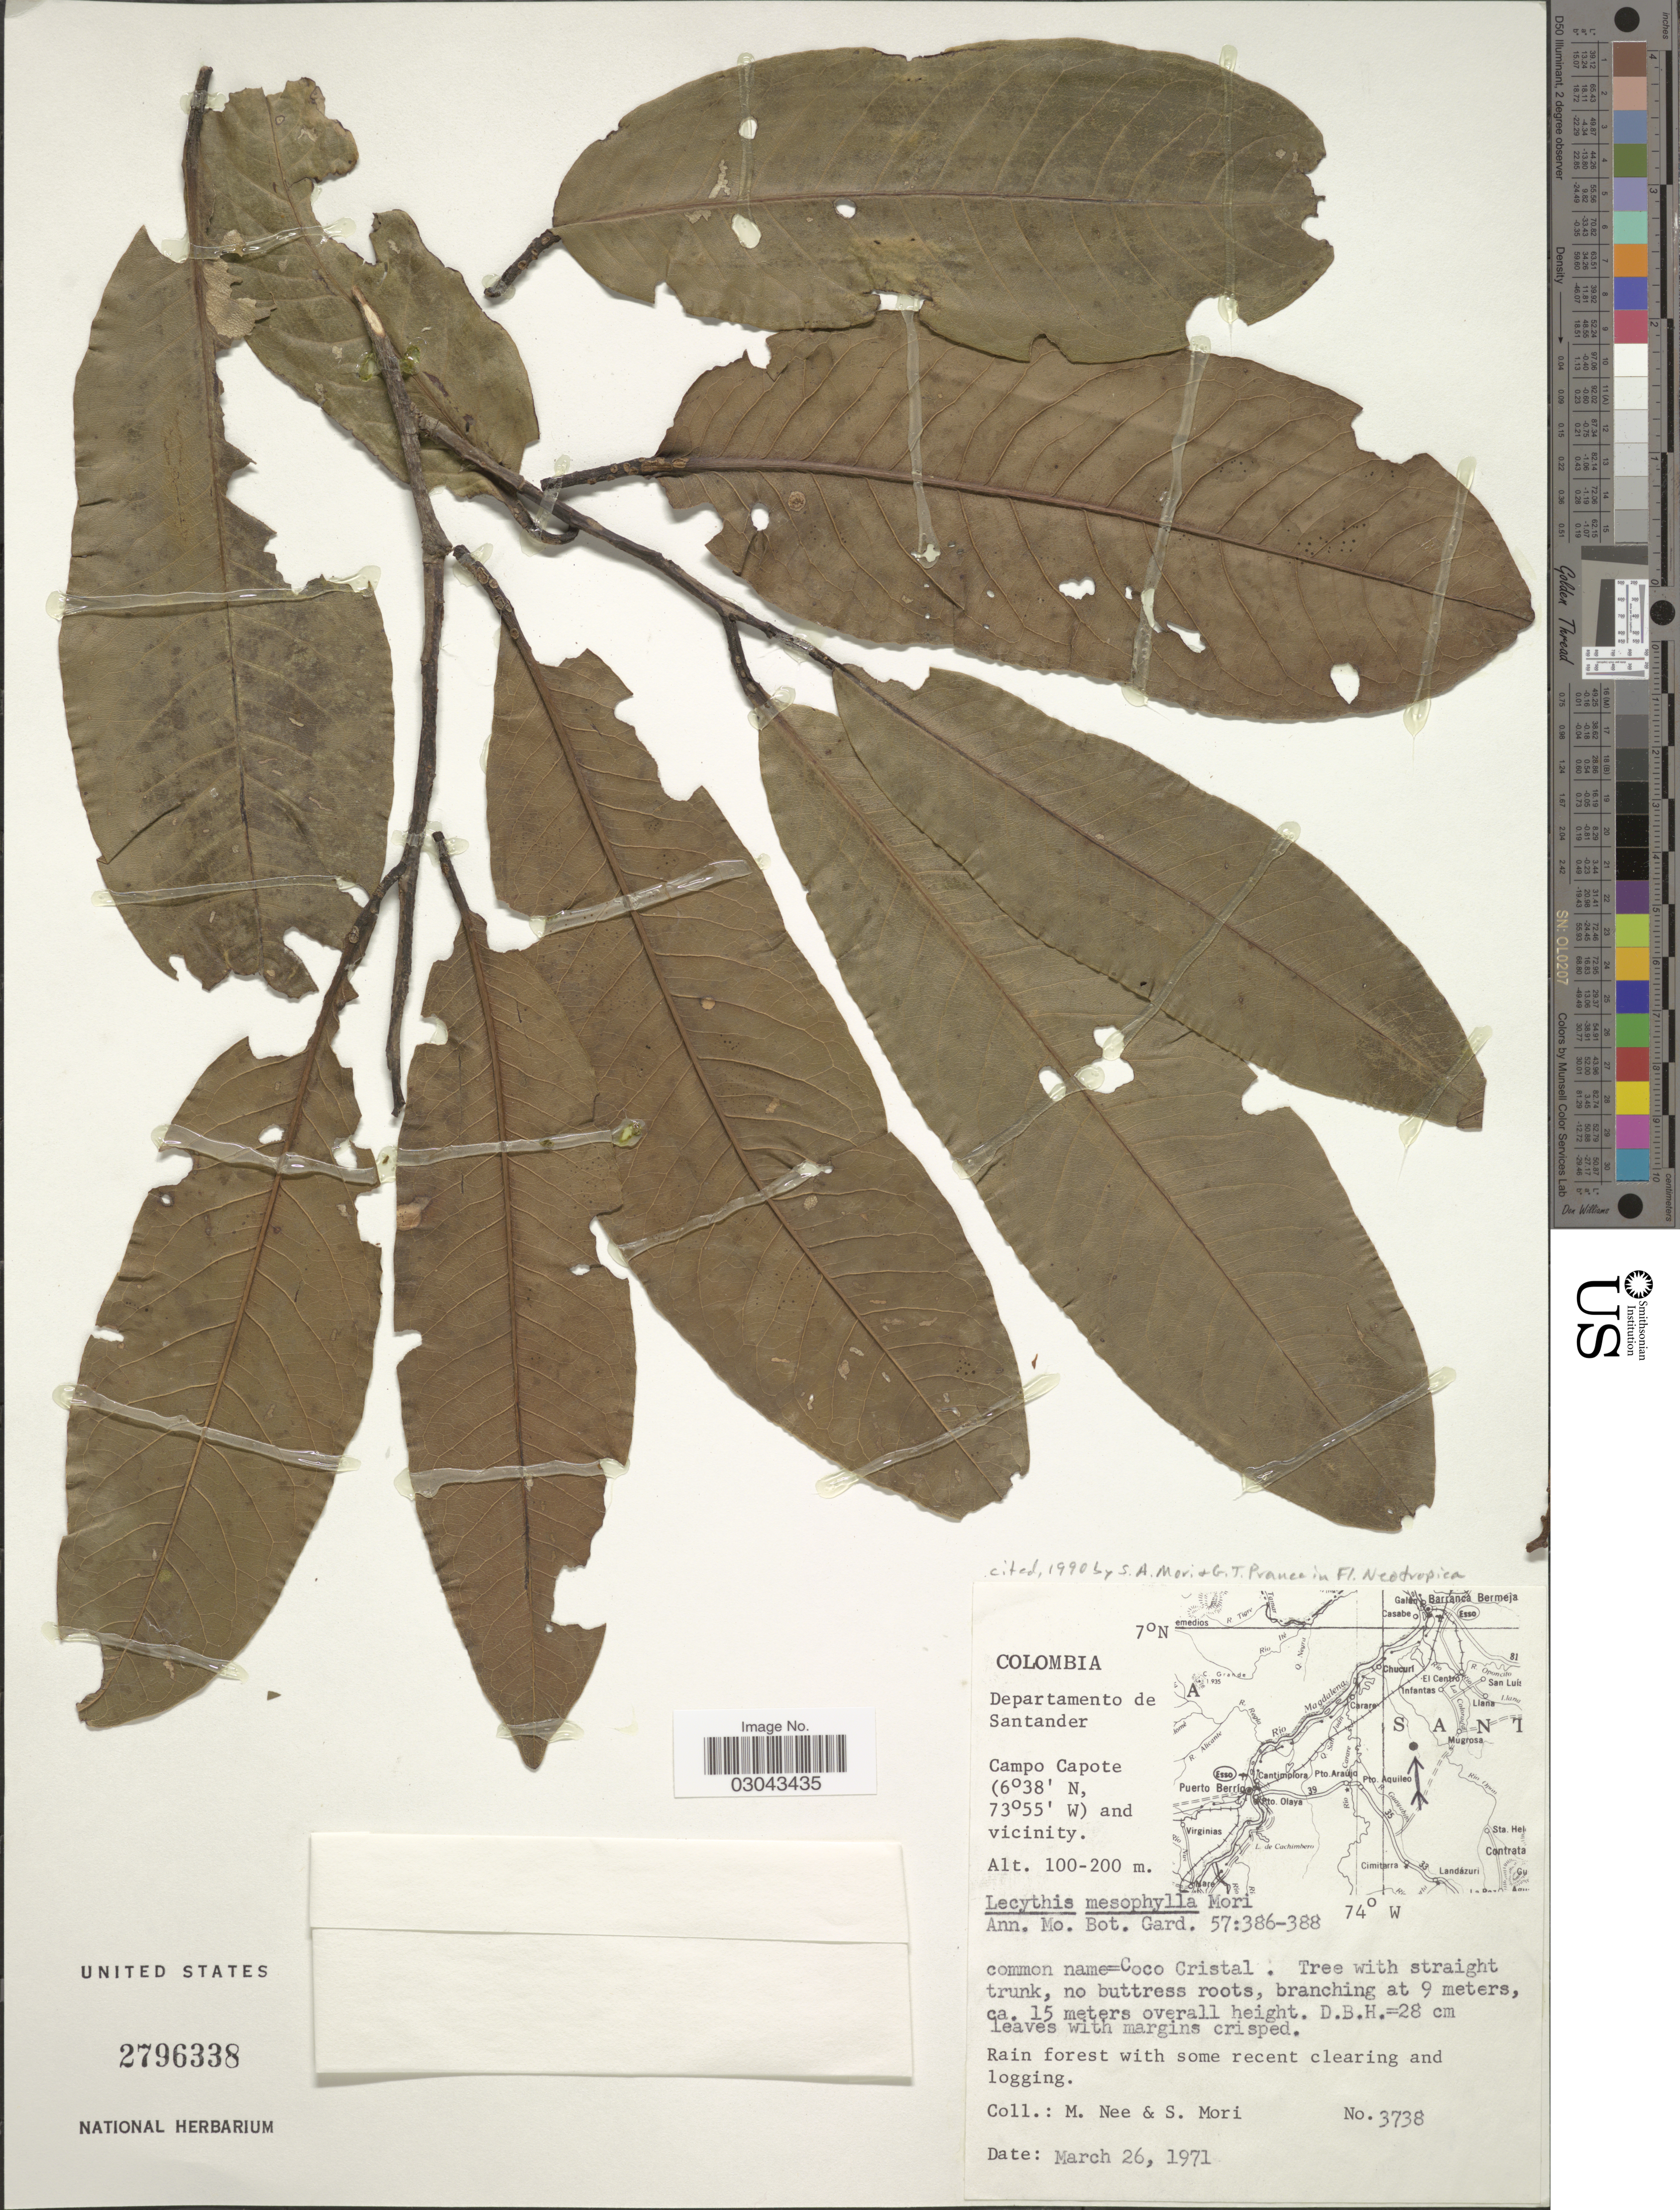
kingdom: Plantae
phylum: Tracheophyta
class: Magnoliopsida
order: Ericales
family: Lecythidaceae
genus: Lecythis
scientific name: Lecythis mesophylla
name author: S.A. Mori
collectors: M. Nee & S. Mori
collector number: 3738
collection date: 1971-03-26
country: Colombia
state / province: Santander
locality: Departamento de Santander, Campo Capote and vicinity.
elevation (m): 100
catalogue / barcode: US 2796338